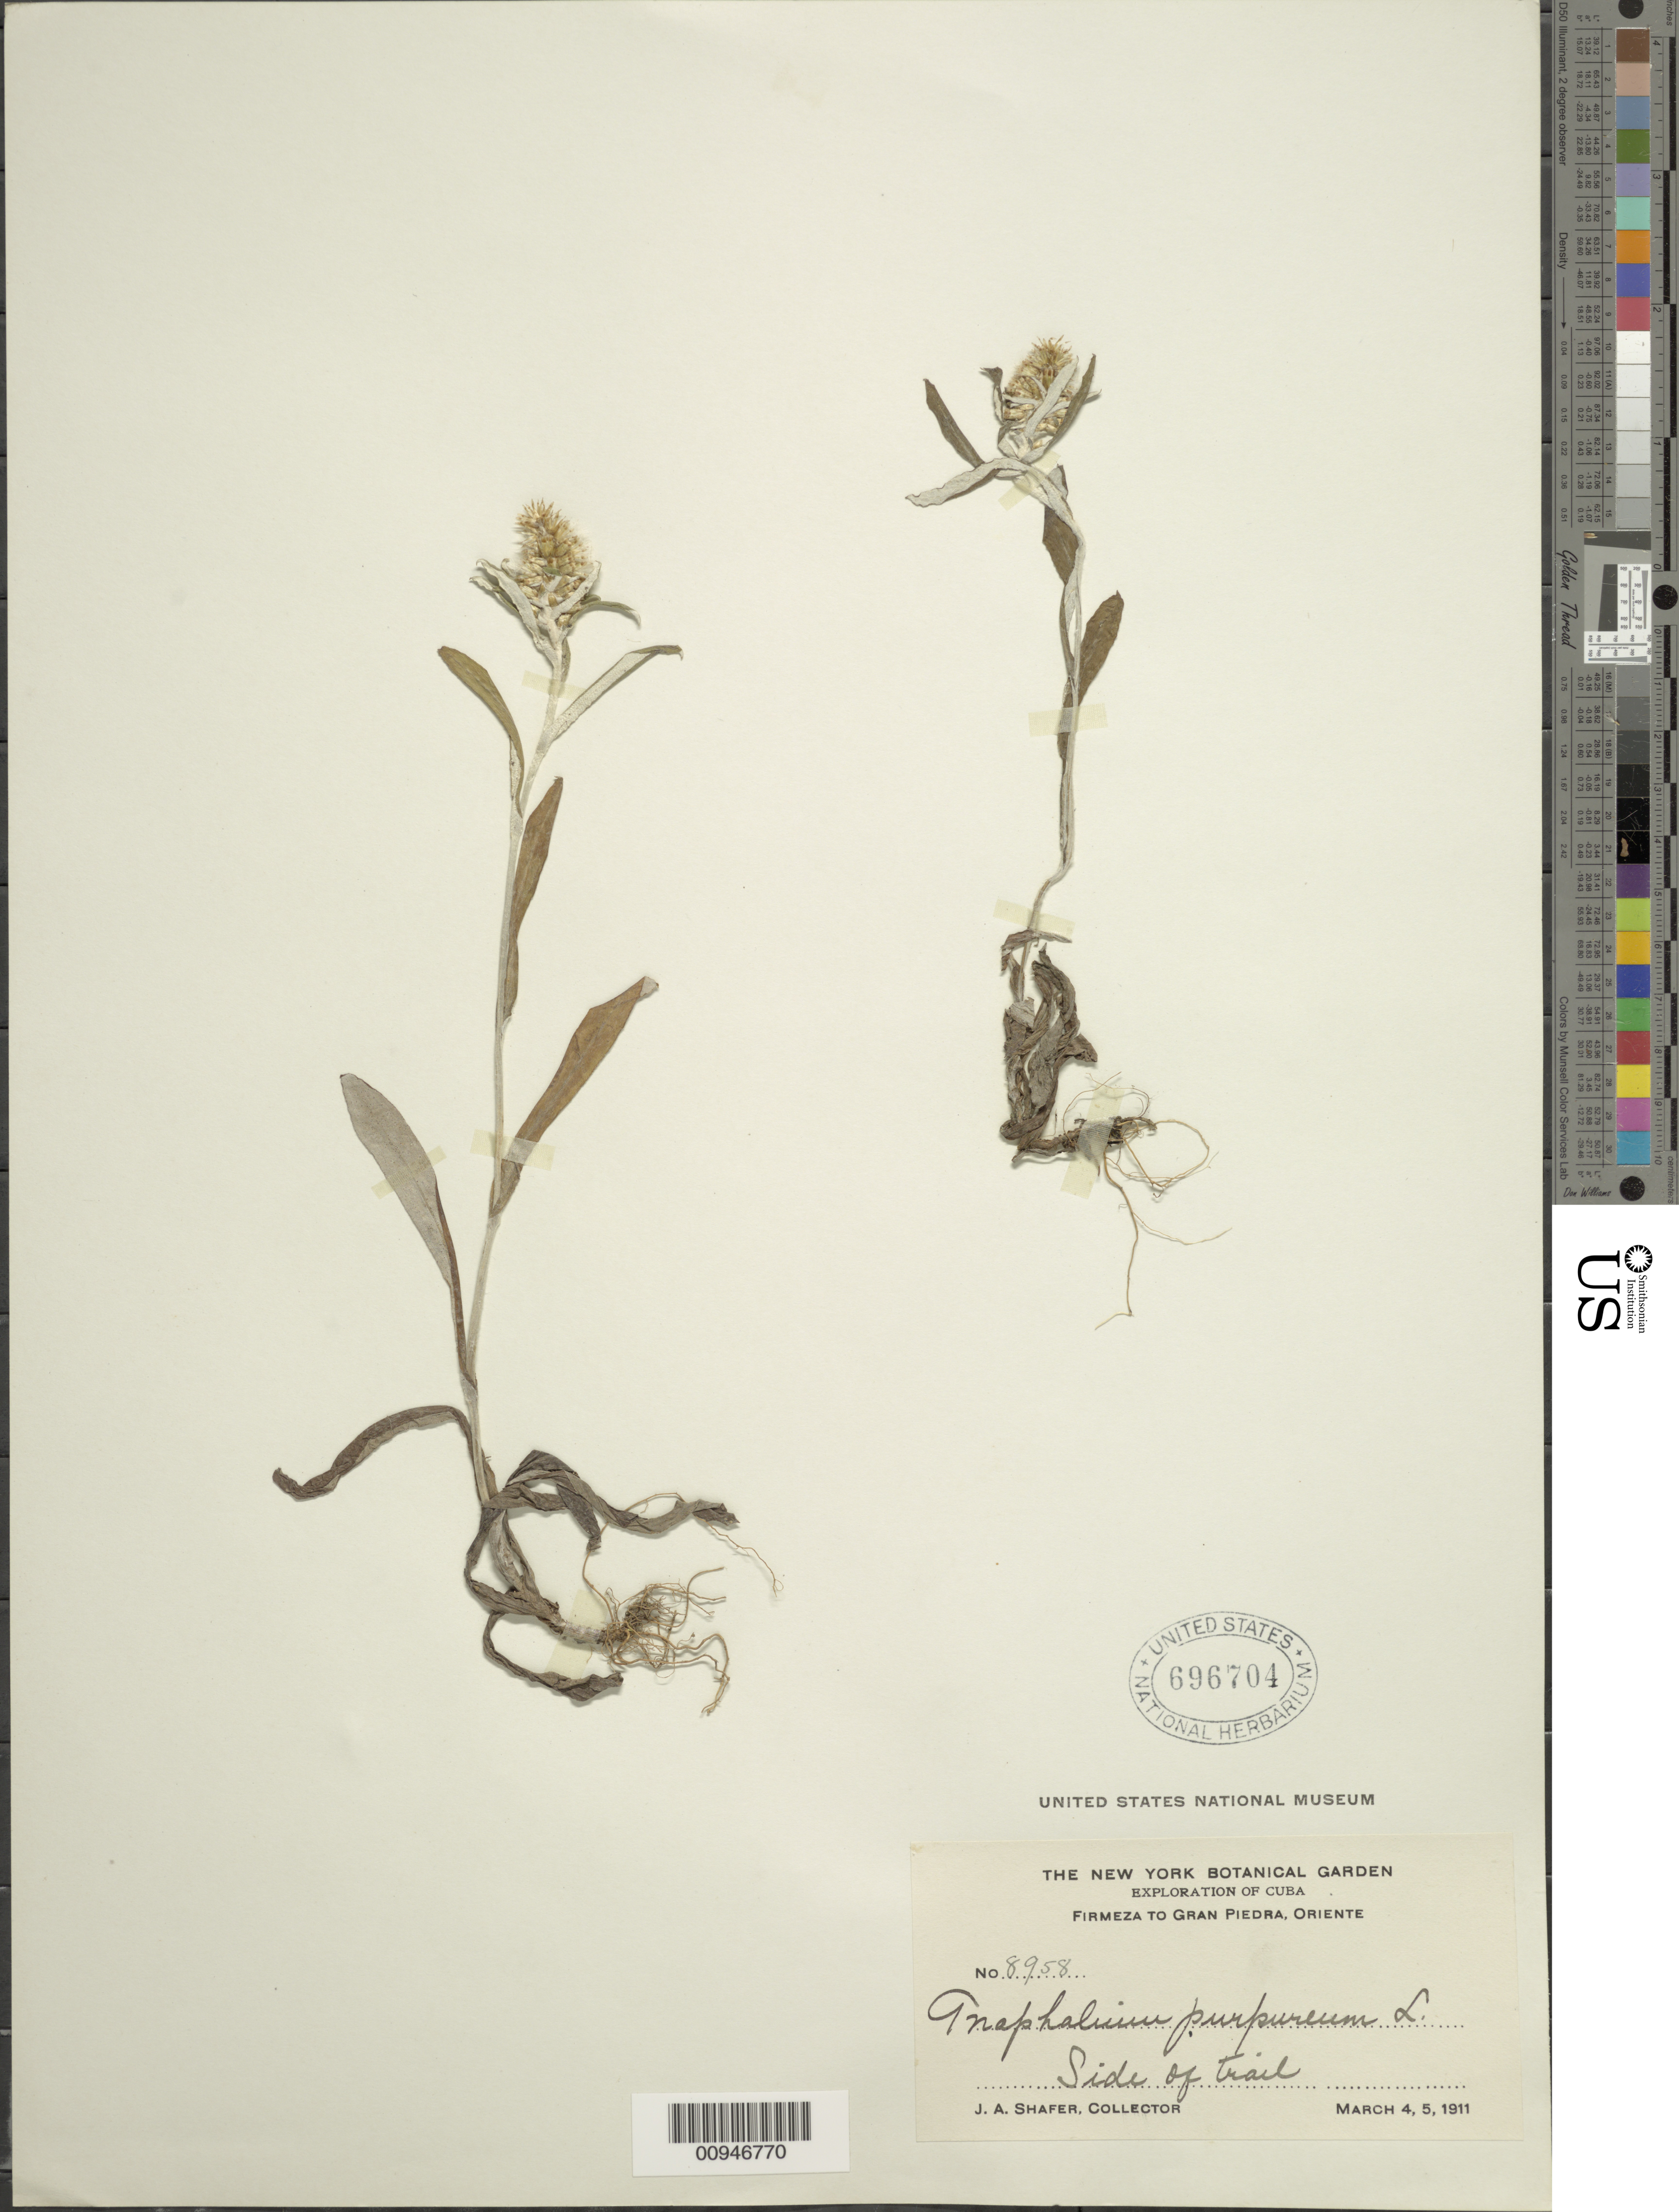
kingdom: Plantae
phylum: Tracheophyta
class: Magnoliopsida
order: Asterales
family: Asteraceae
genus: Gamochaeta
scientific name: Gamochaeta coarctata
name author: (Willd.) Kerguélen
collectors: J. A. Shafer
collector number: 8958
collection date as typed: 04 Mar 1911 to 05 Mar 1911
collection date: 1911-03-04/1911-03-05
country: Cuba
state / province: Oriente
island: Cuba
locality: Firmeza to Gran Piedra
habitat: Side of trail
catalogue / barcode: US 696704